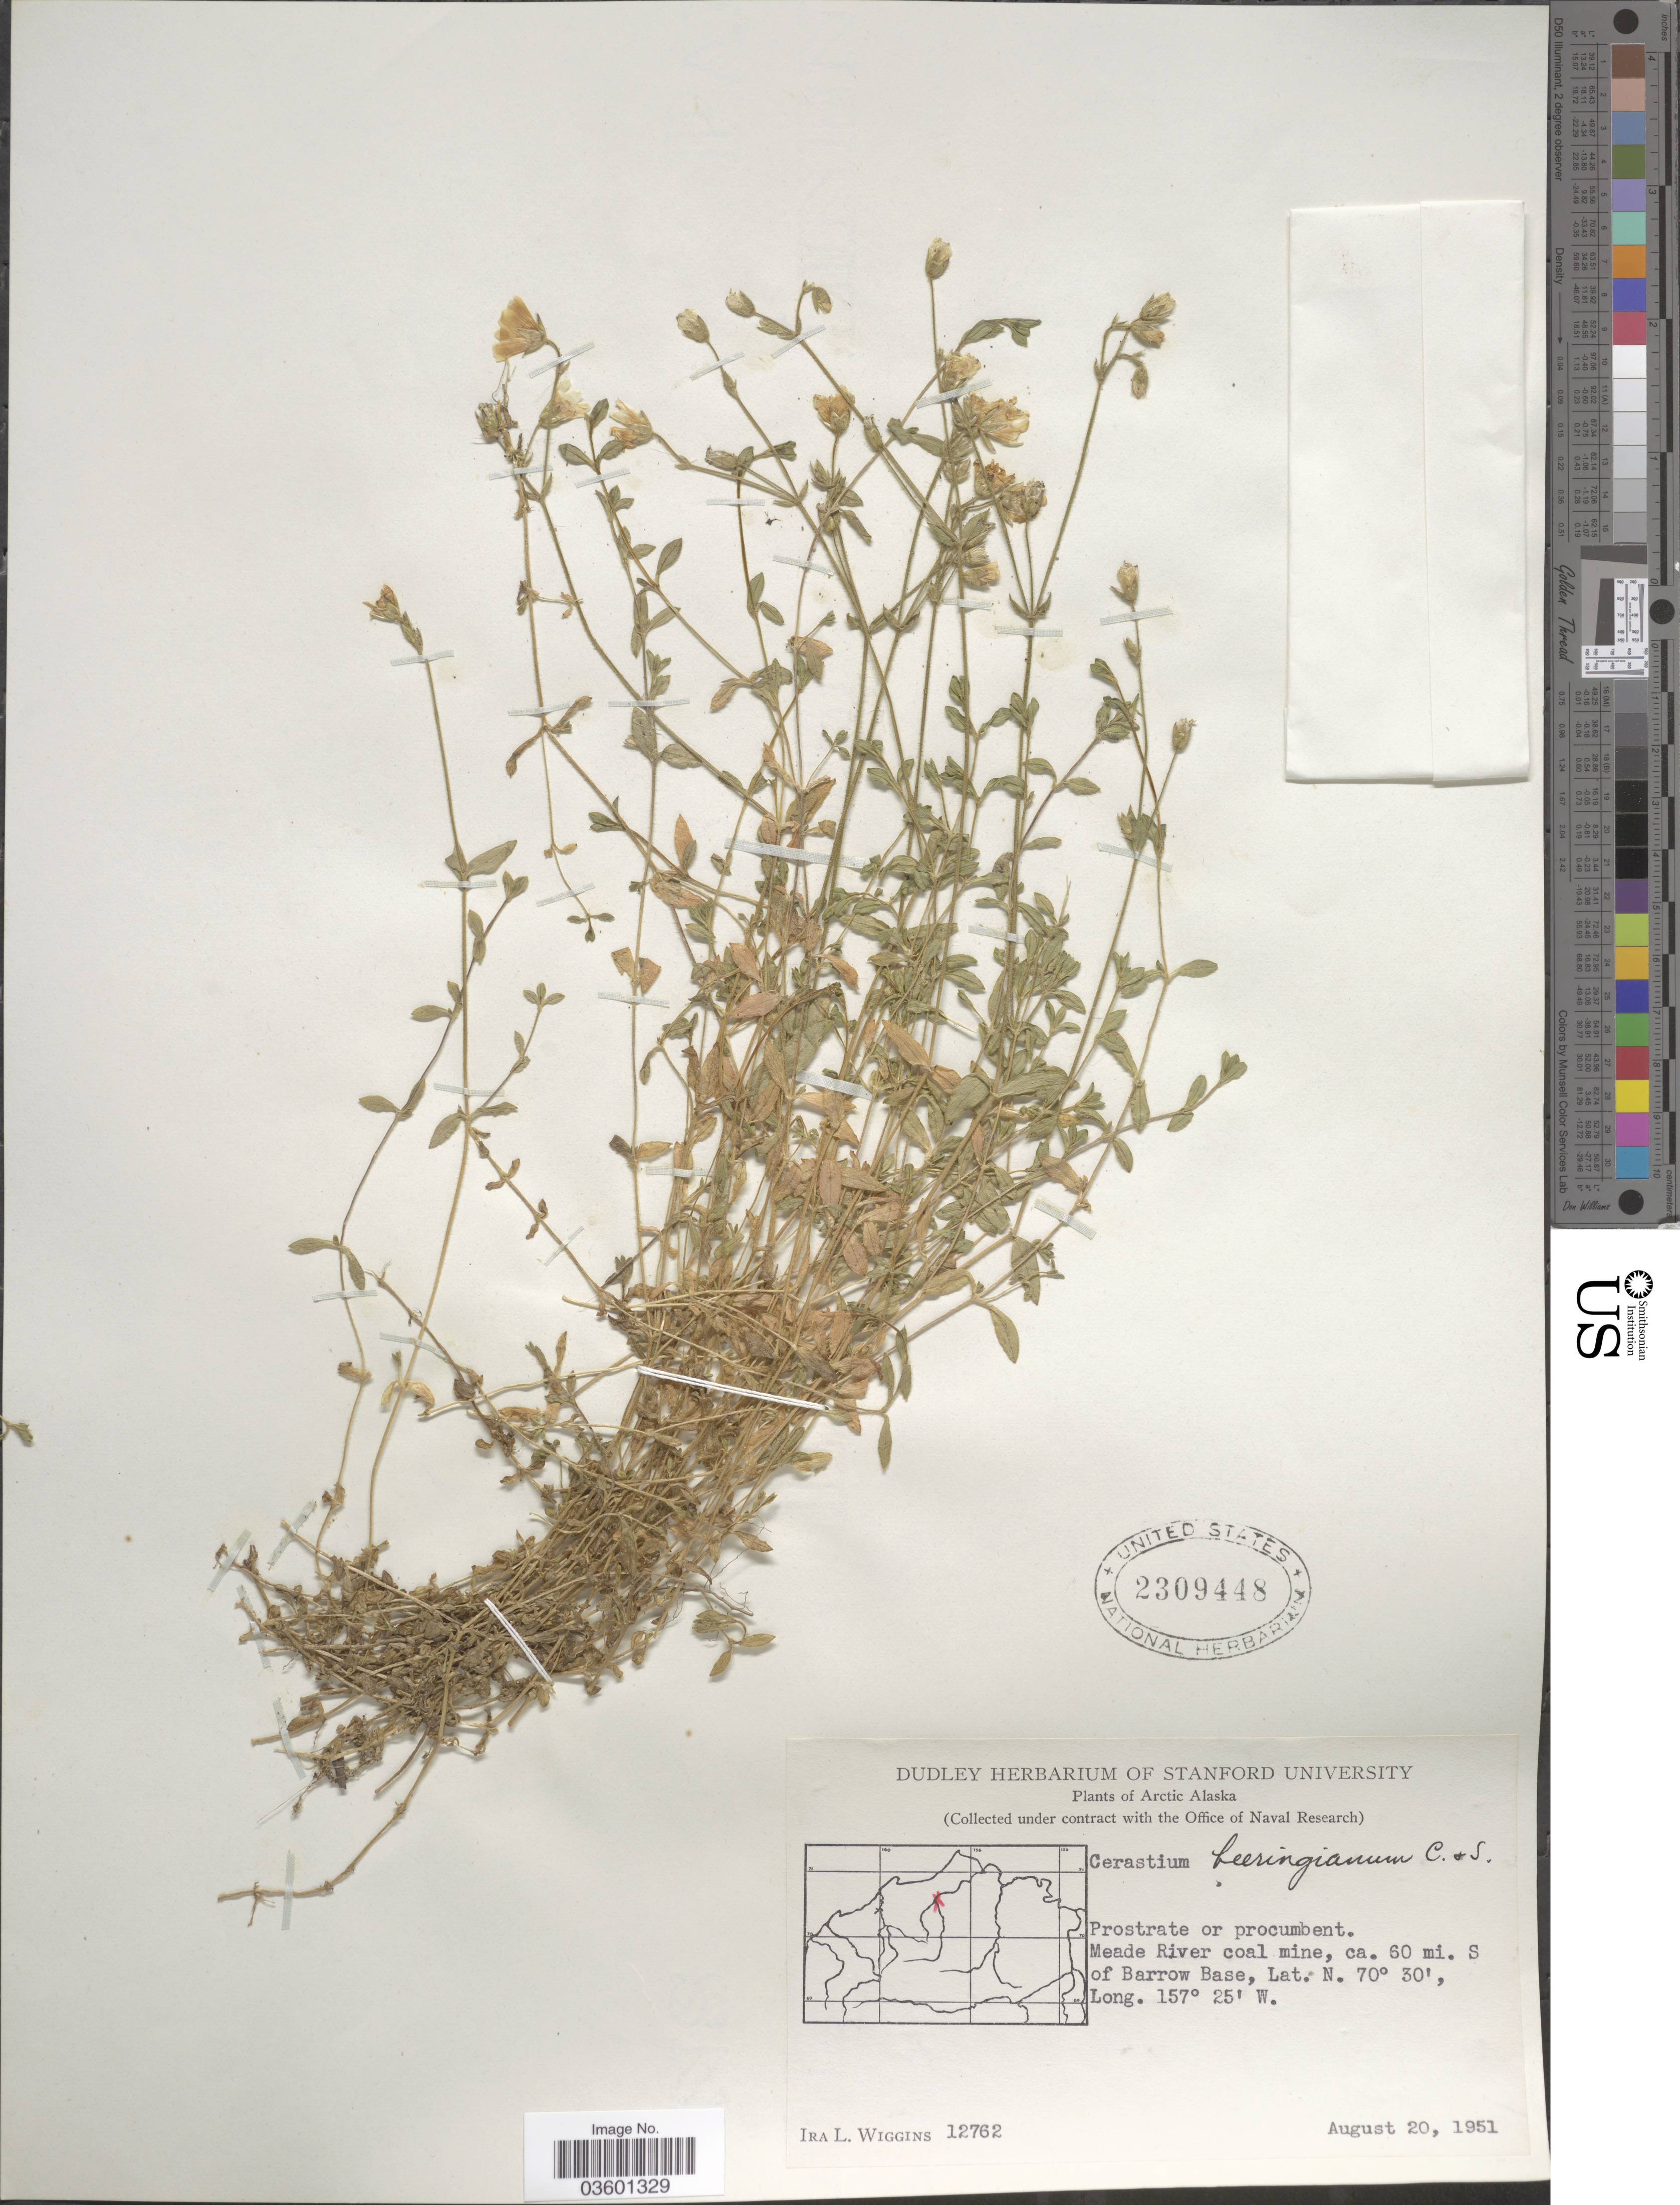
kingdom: Plantae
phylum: Tracheophyta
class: Magnoliopsida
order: Caryophyllales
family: Caryophyllaceae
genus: Cerastium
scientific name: Cerastium beeringianum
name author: Cham. & Schltdl.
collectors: I. L. Wiggins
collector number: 12762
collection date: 1951-08-20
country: United States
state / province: Alaska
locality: Arctic Alaska. Meade River coal mine, ca. 60 mi. S of Barrow Base.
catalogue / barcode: US 2309448